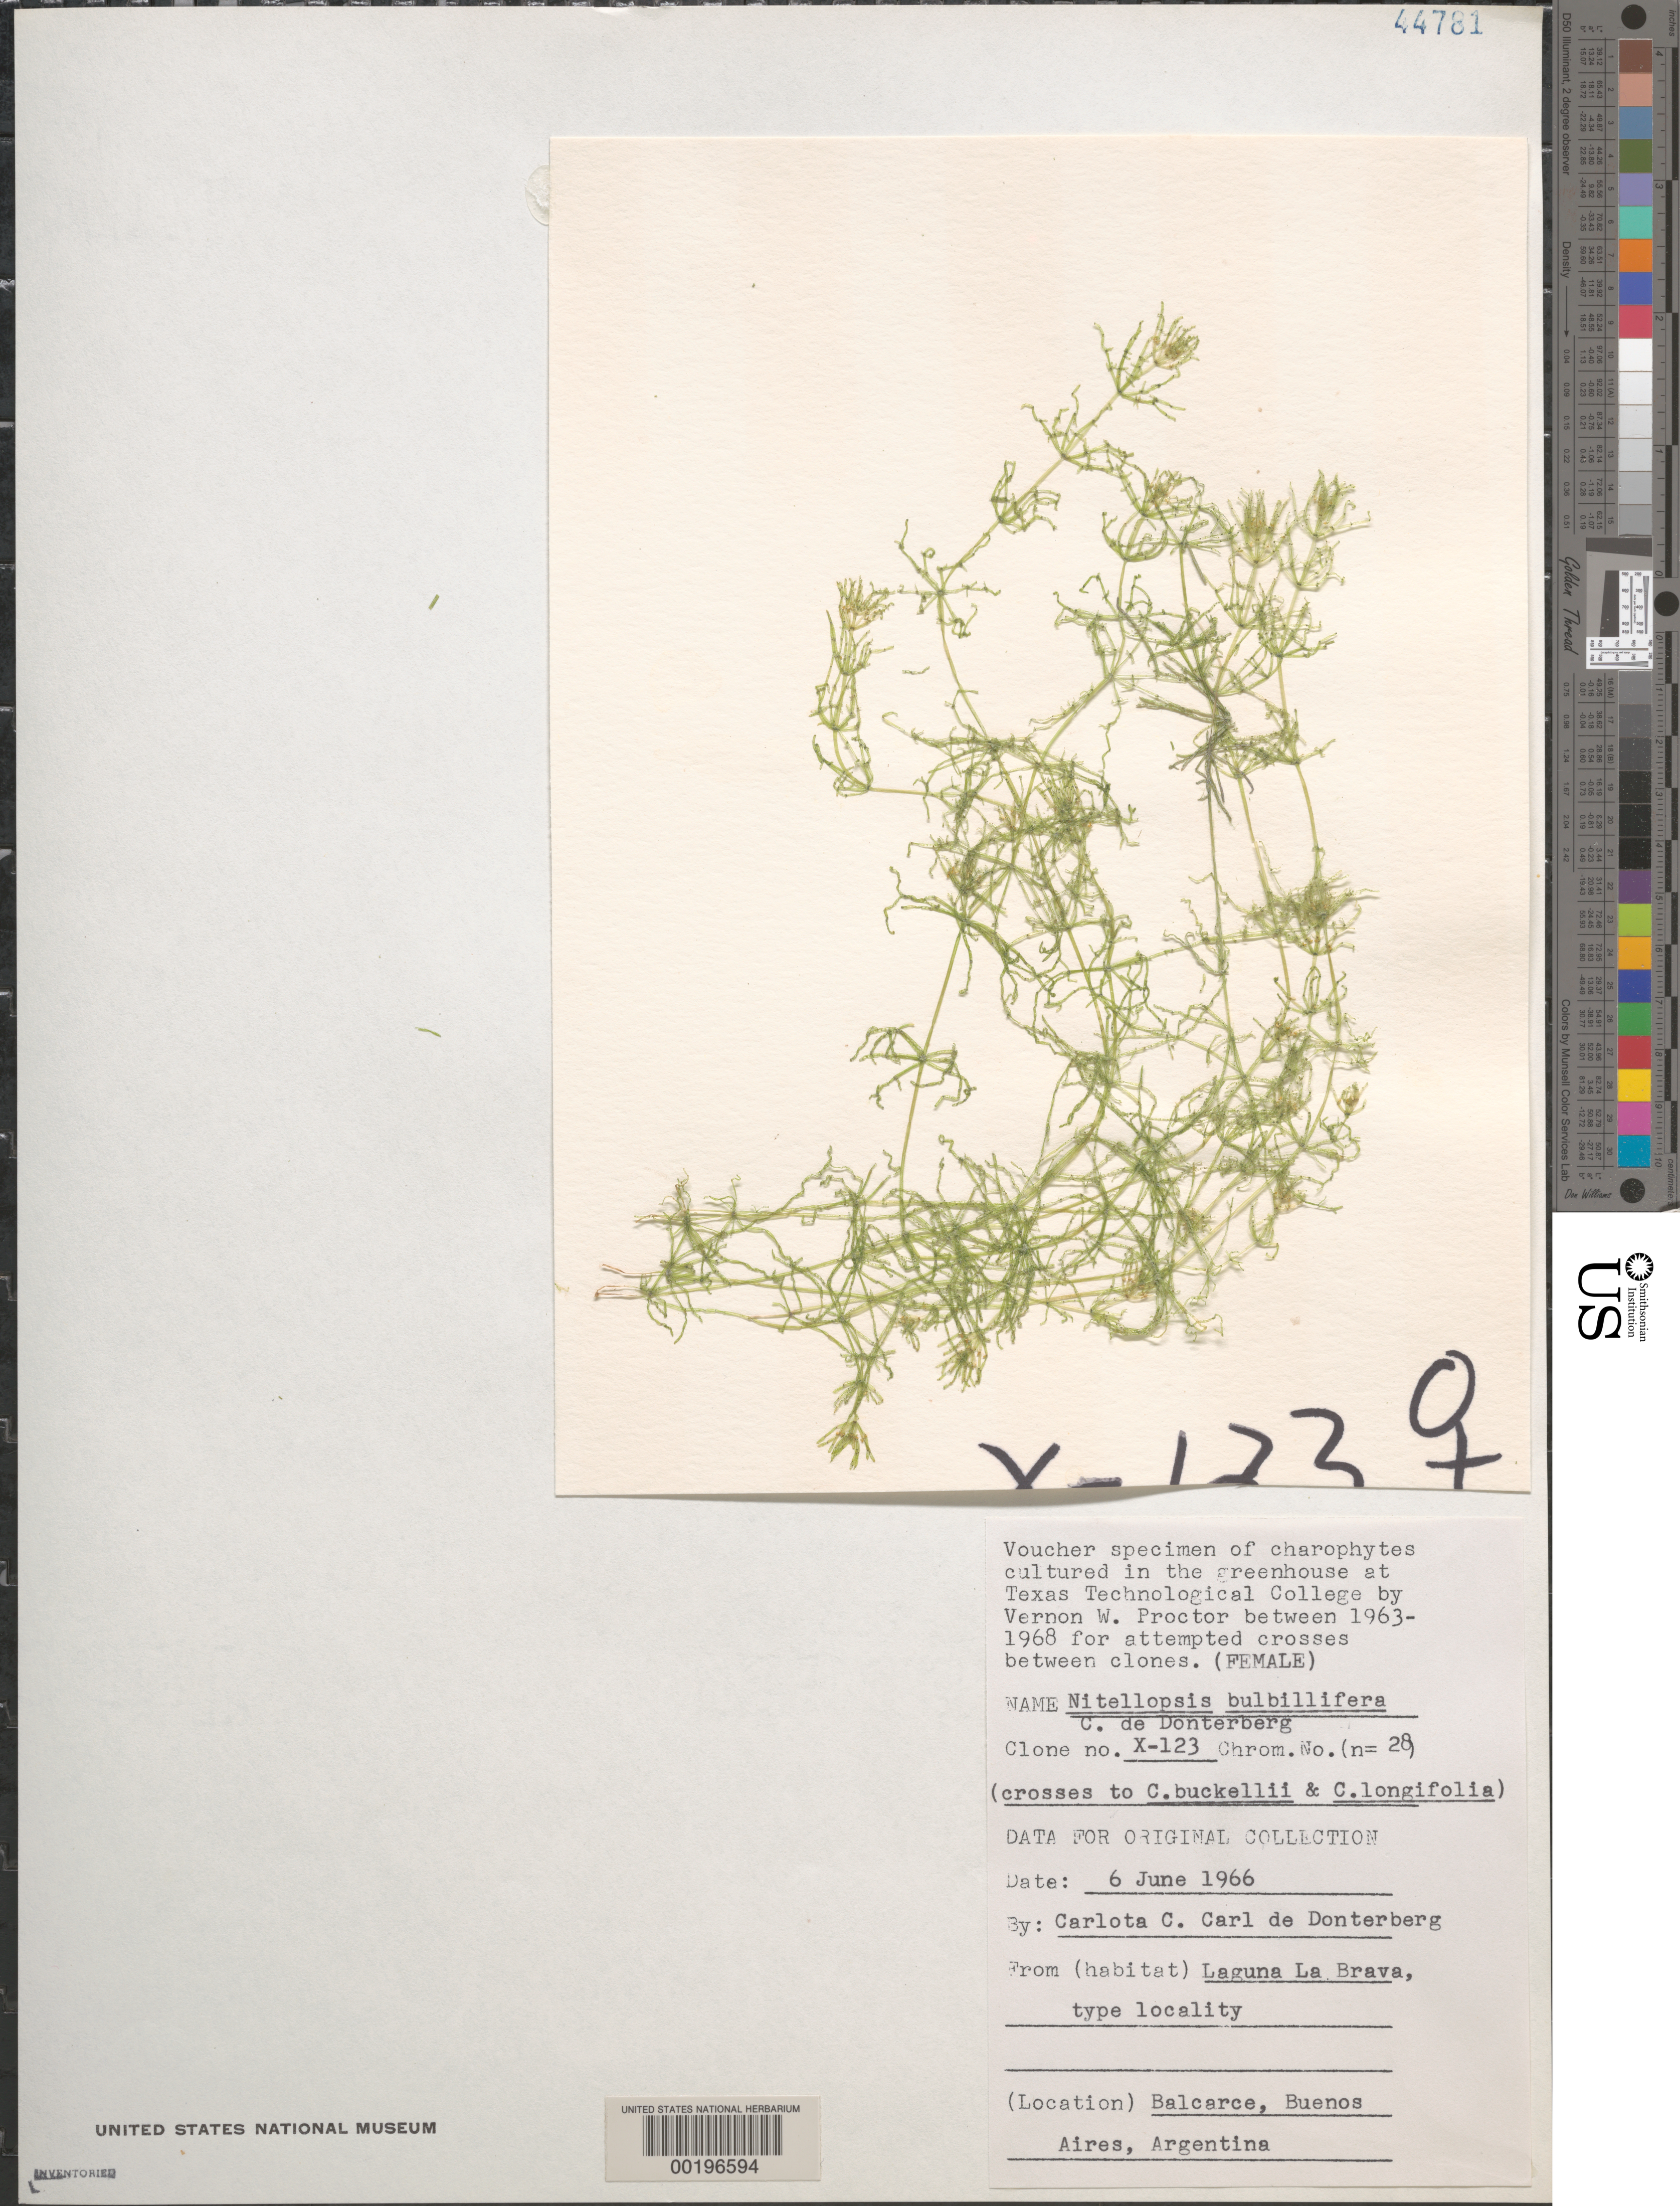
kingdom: Plantae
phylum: Charophyta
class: Charophyceae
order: Charales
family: Characeae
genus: Nitellopsis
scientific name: Nitellopsis bulbillifera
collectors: C. De Donterberg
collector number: X-123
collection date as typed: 06 Jun 1966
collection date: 1966-06-06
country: Argentina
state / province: Buenos Aires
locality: Laguna la Brava, Balcarce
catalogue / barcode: US 44781